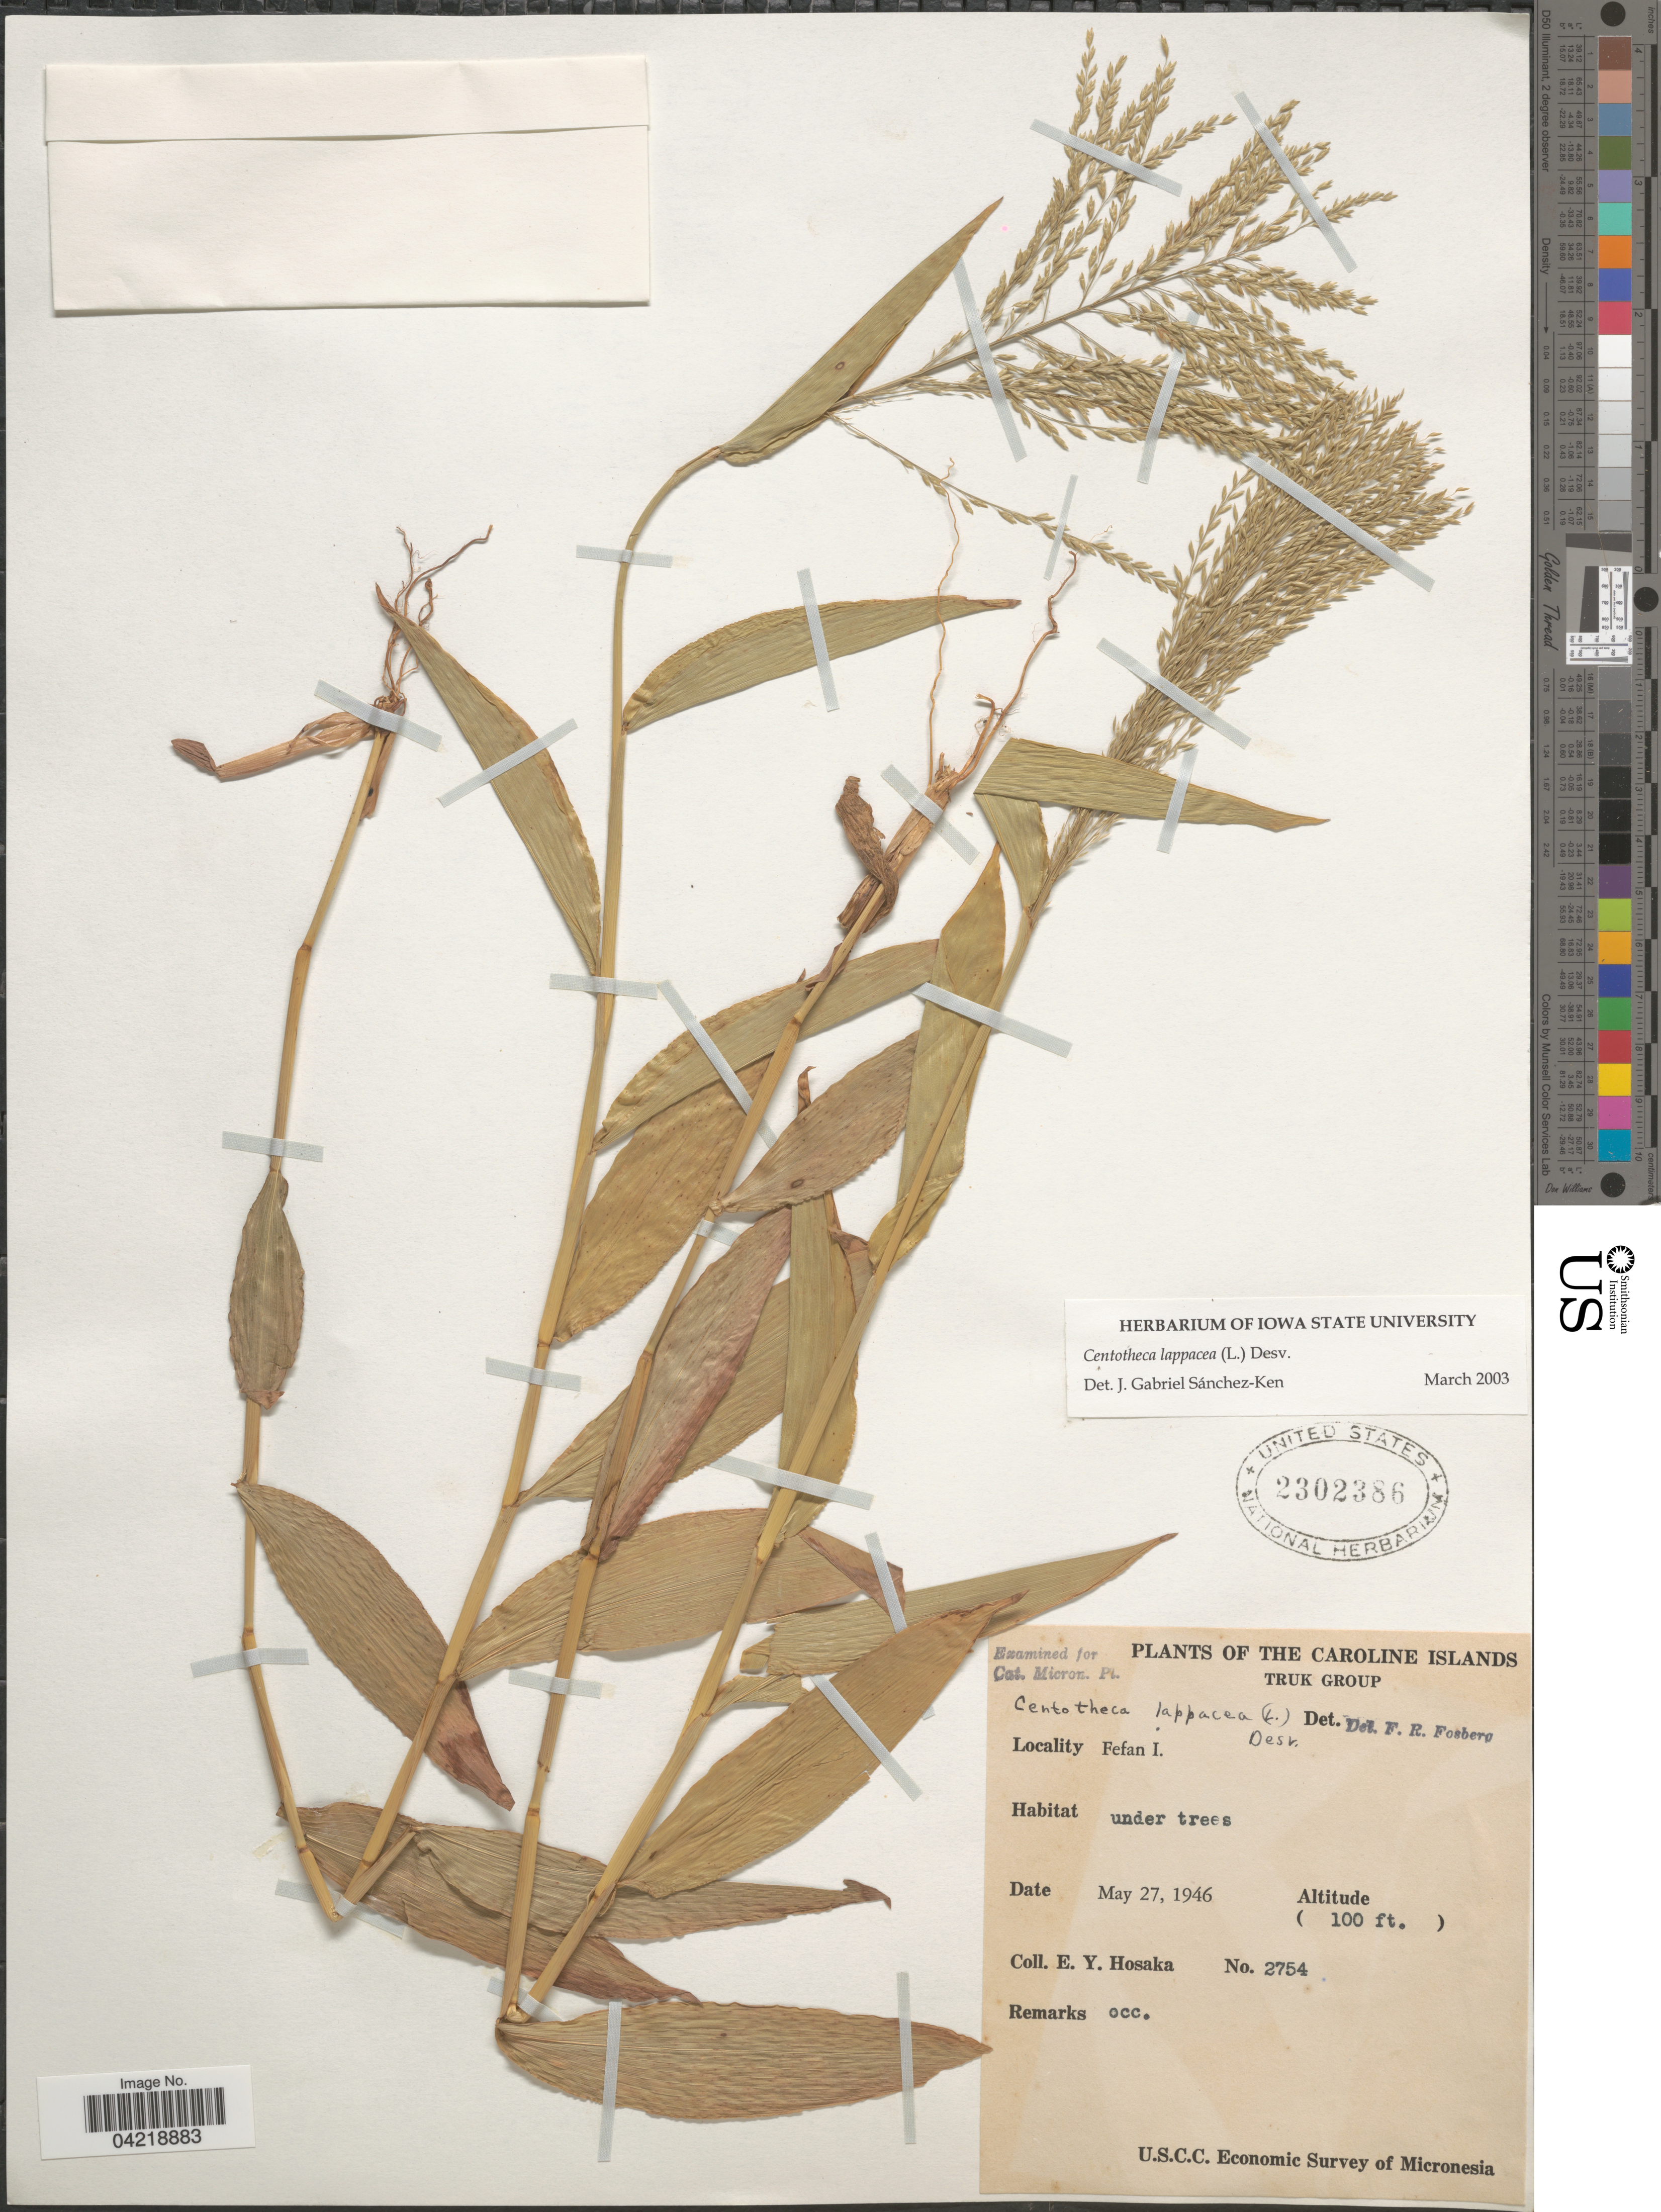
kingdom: Plantae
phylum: Tracheophyta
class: Liliopsida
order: Poales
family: Poaceae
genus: Centotheca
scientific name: Centotheca lappacea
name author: (L.) Desv.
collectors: E. Y. Hosaka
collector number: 2754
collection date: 1946-05-27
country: Micronesia, Federated States of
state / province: Truk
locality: Caroline Islands. Truk Group. Fefan I. U. S. C. C. Economic Survey of Micronesia.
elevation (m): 30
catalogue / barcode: US 2302386